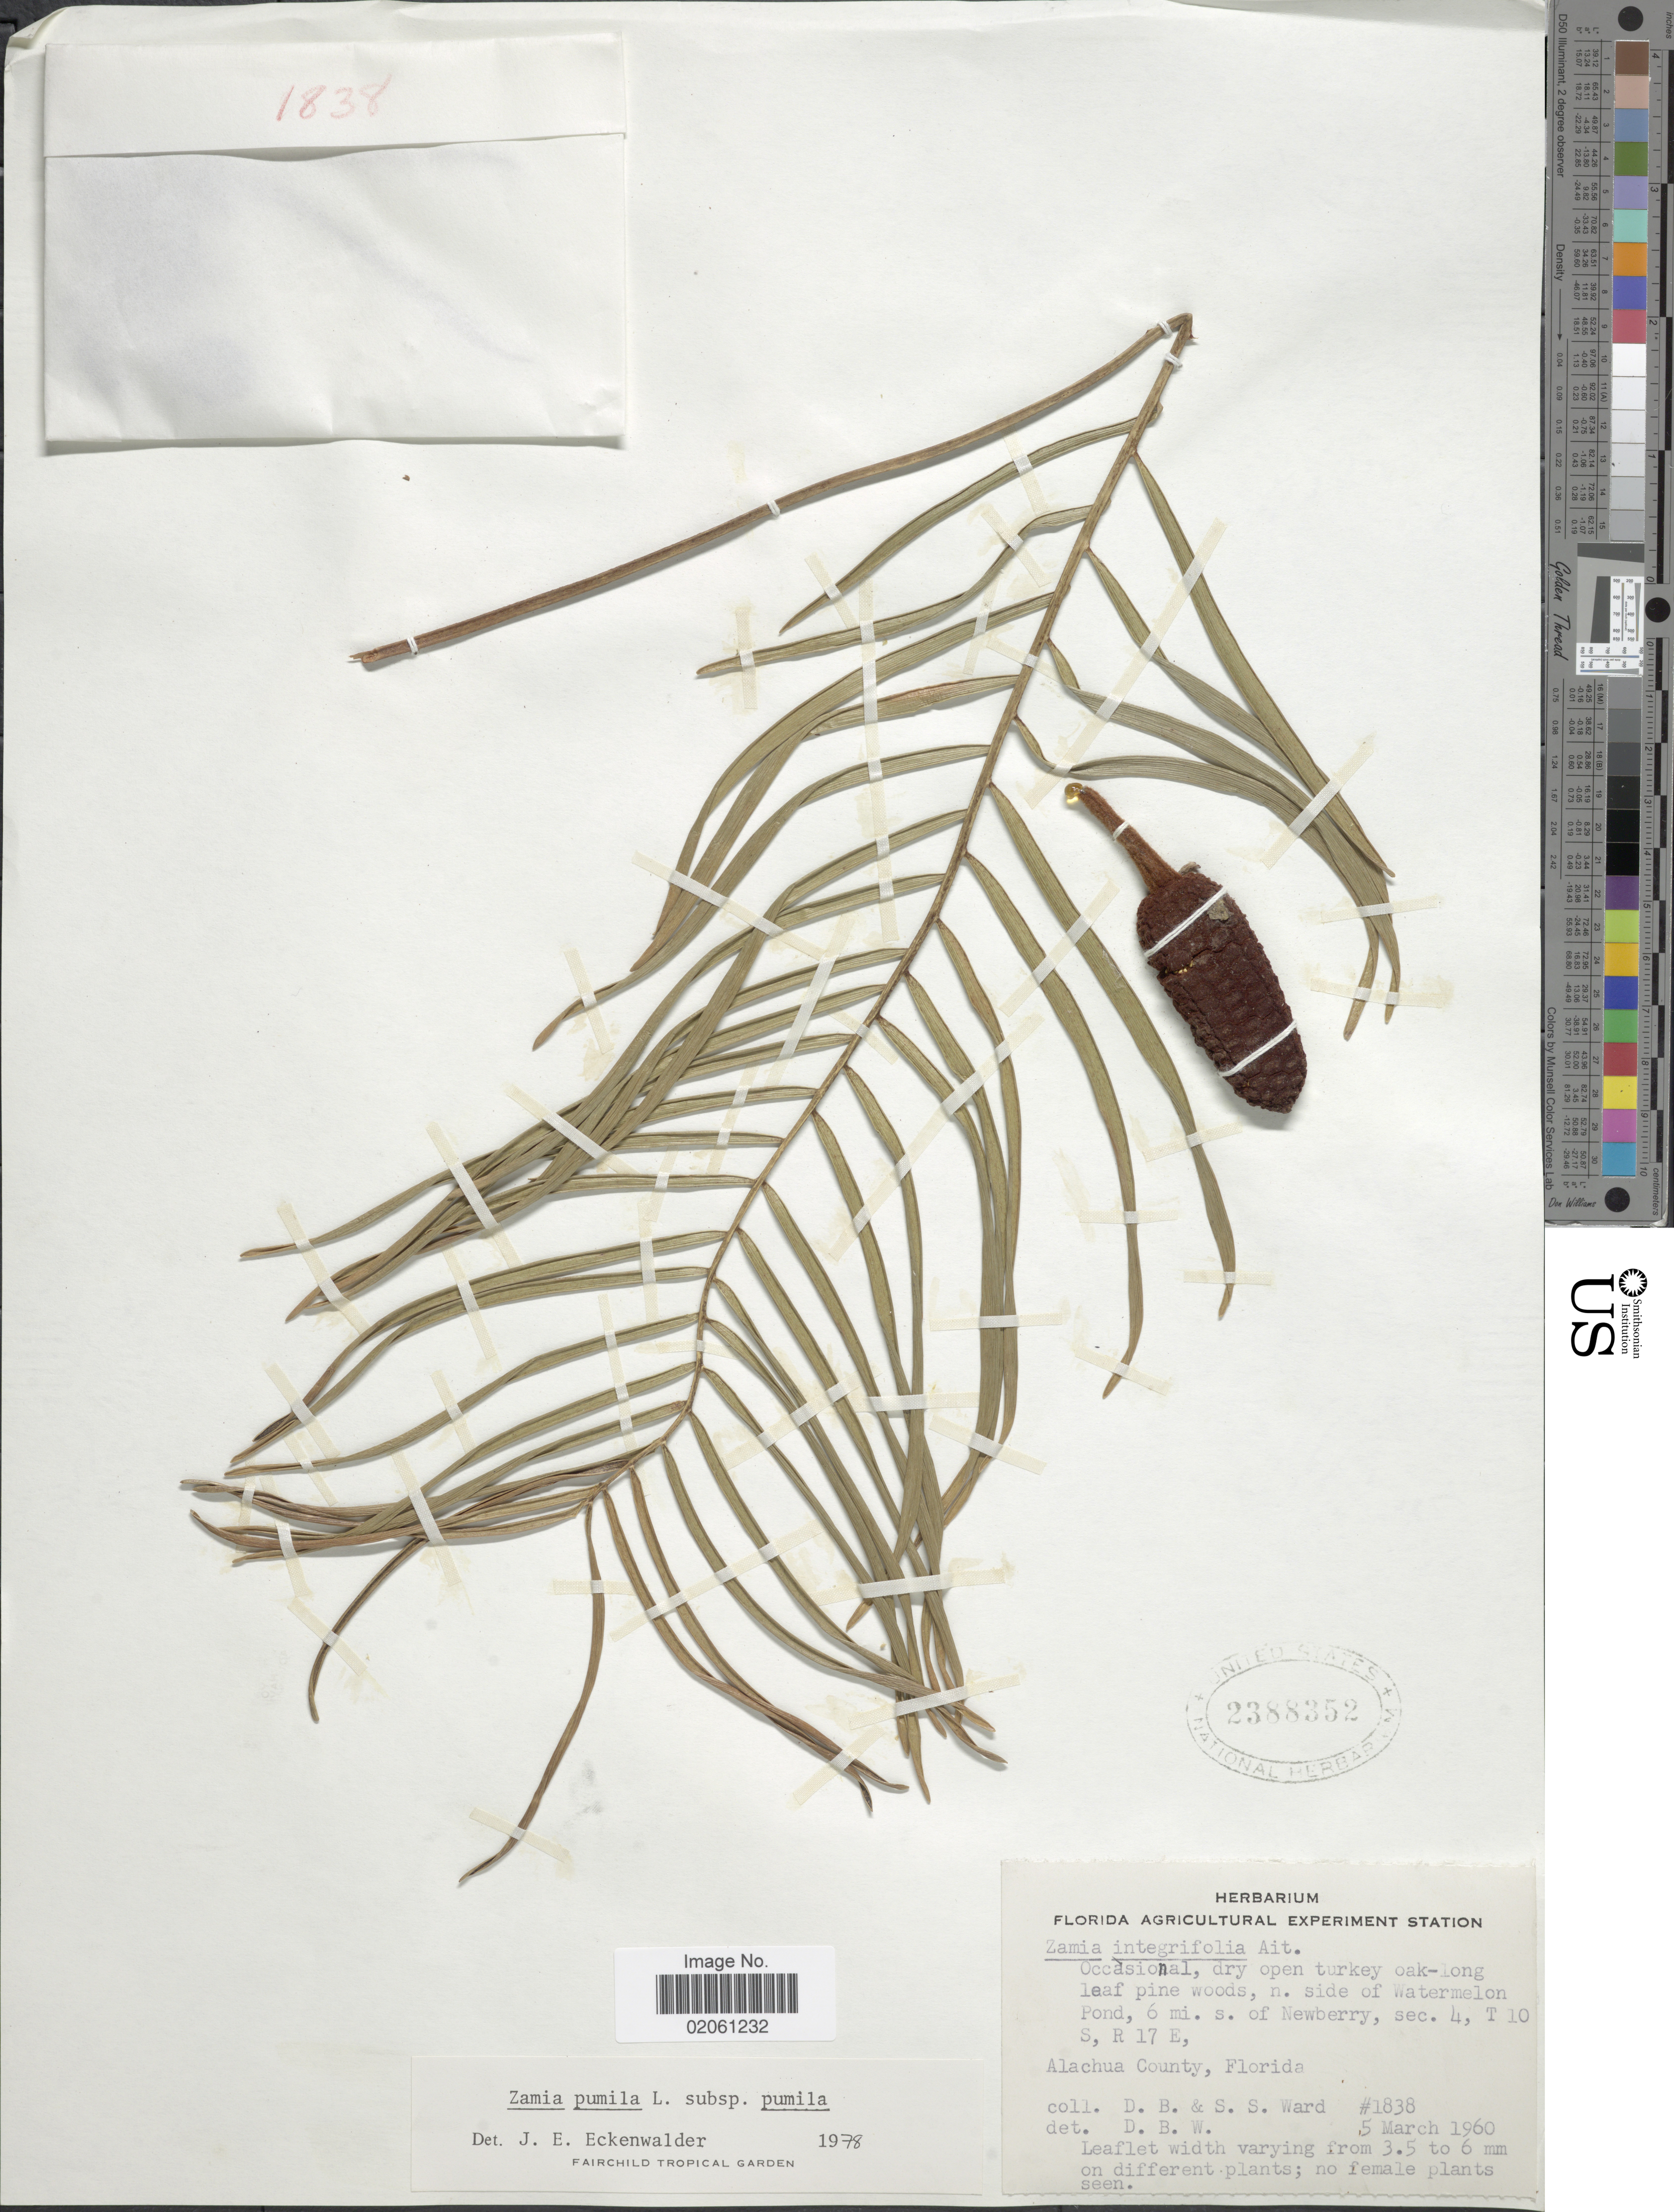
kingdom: Plantae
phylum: Tracheophyta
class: Cycadopsida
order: Cycadales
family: Zamiaceae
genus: Zamia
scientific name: Zamia pumila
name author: L.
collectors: D. B. Ward & S. S. Ward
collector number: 1838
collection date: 1960-03-05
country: United States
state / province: Florida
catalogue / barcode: US 2388352